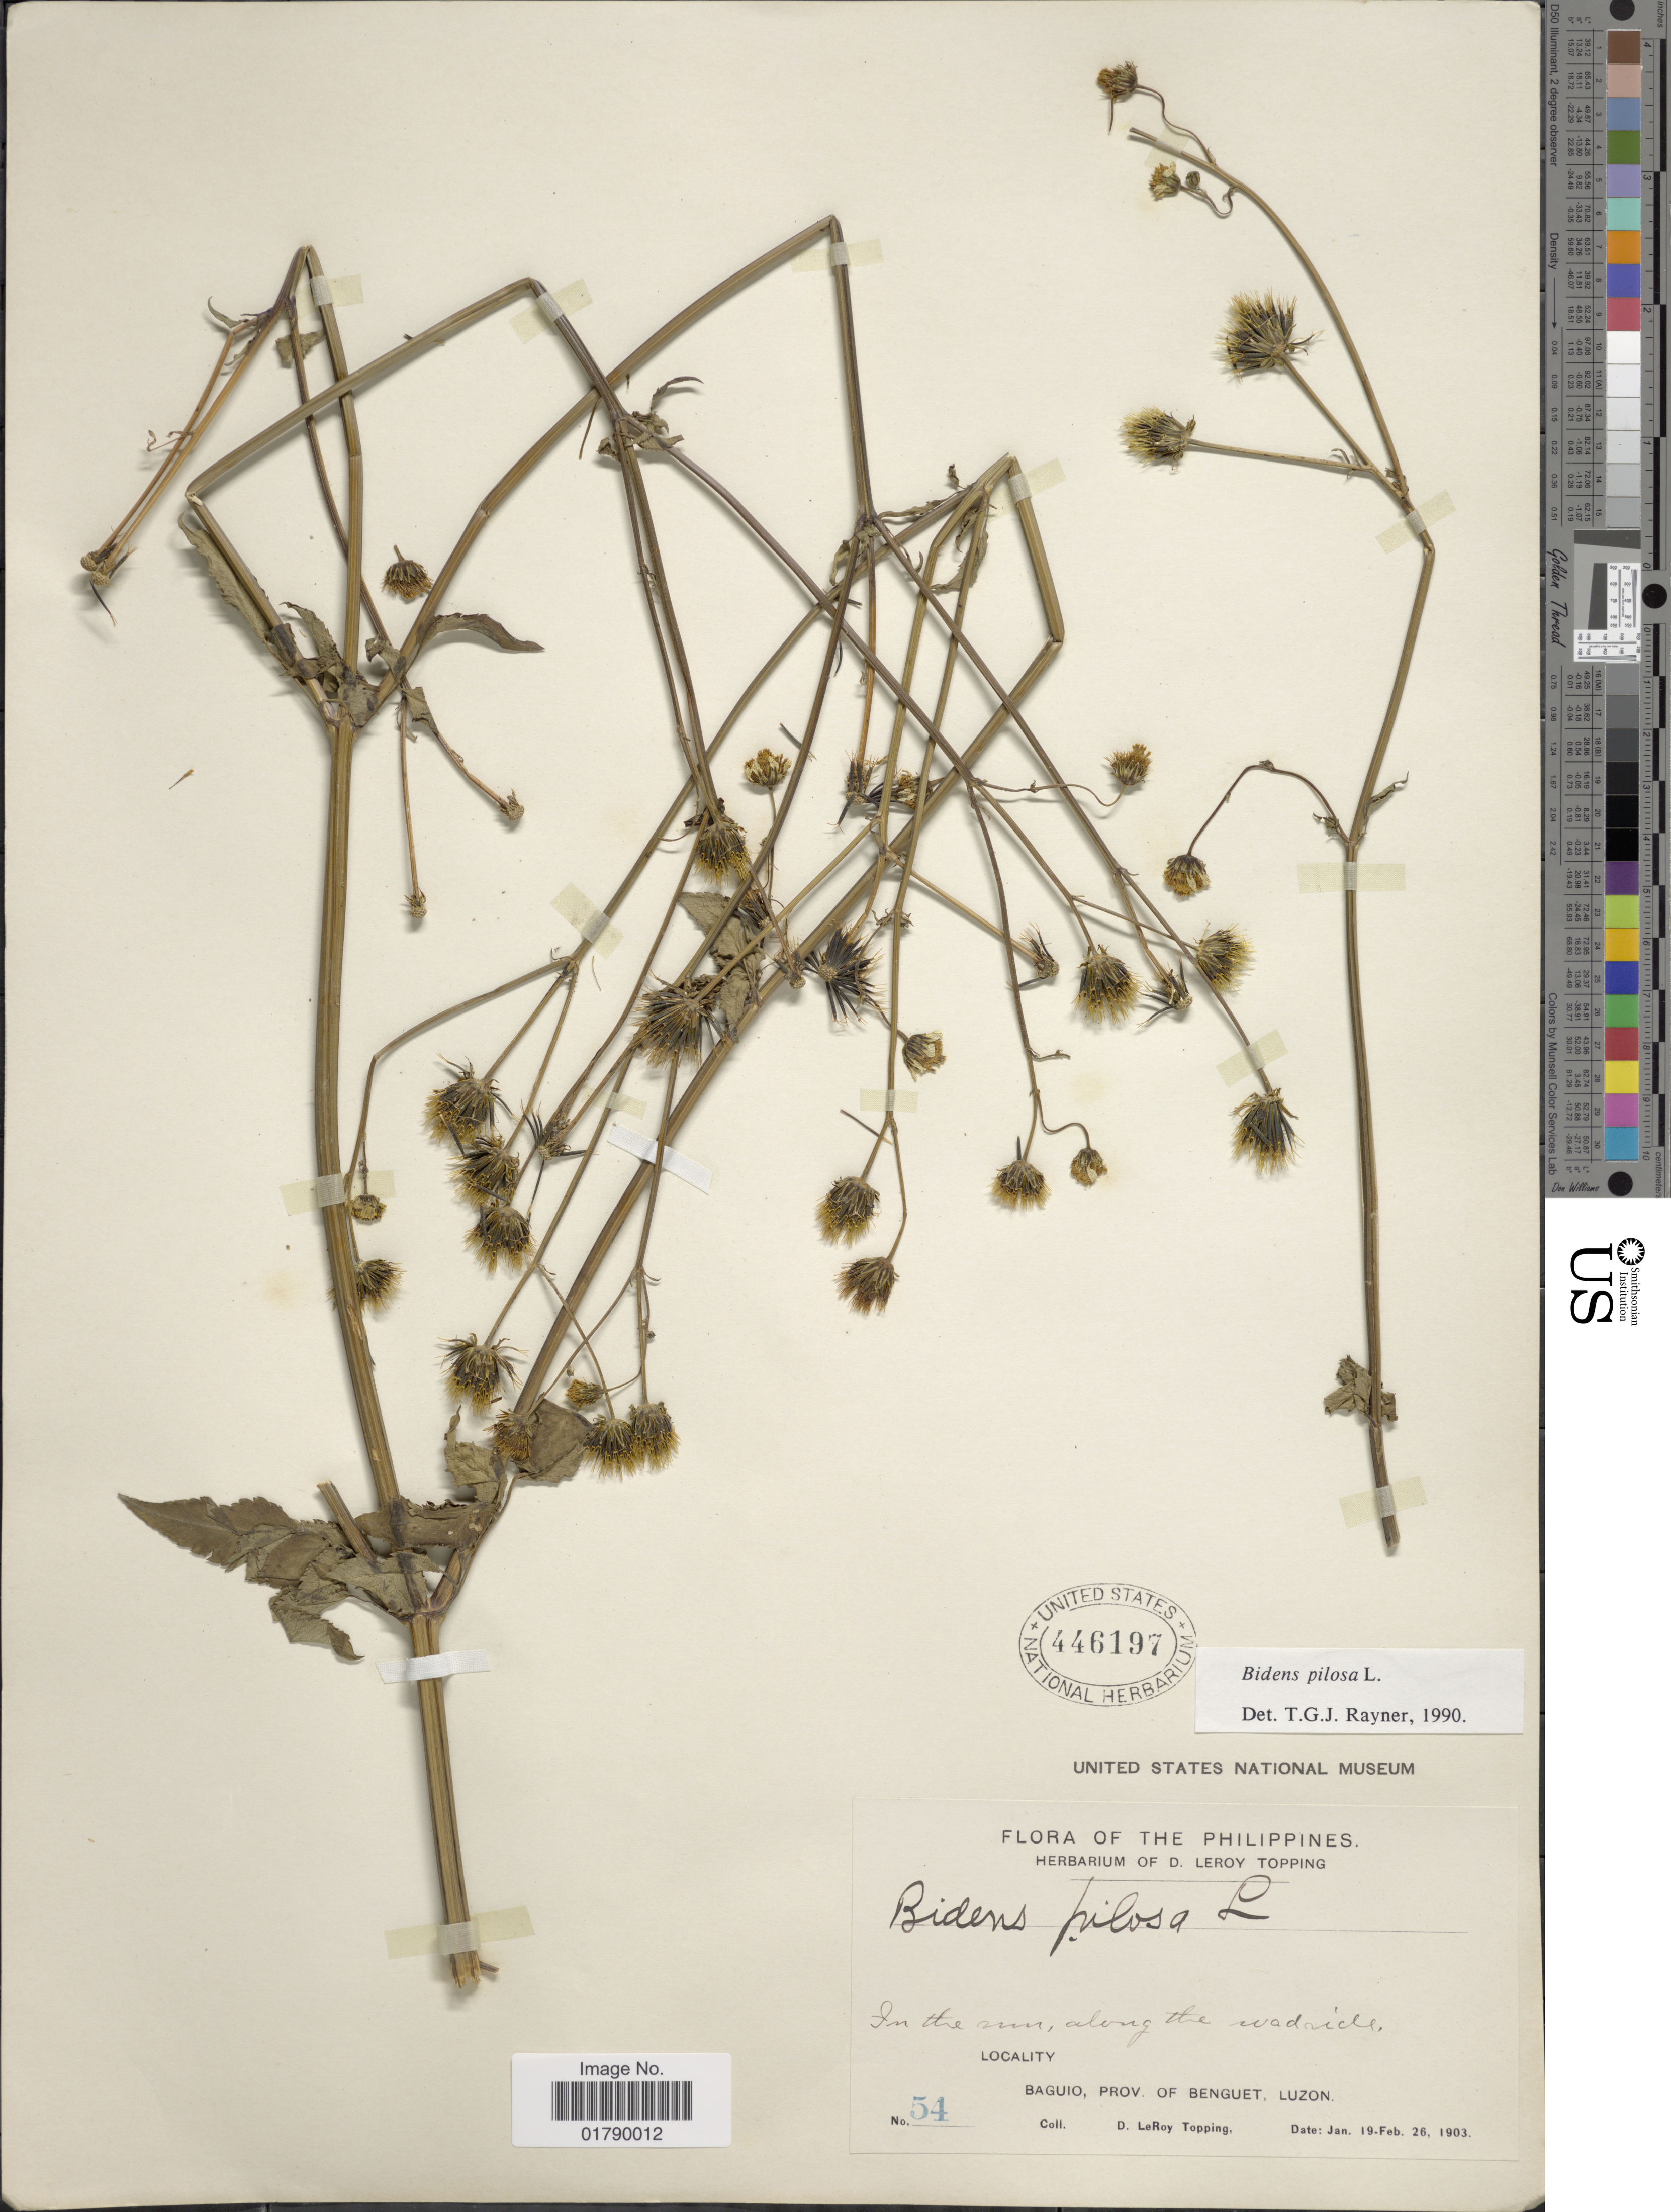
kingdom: Plantae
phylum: Tracheophyta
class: Magnoliopsida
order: Asterales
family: Asteraceae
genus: Bidens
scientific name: Bidens pilosa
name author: L.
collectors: D. L. Topping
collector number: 54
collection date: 1903-01-19/1903-02-26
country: Philippines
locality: Baguio, Prov. of Benguet, Luzon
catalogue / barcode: US 446197